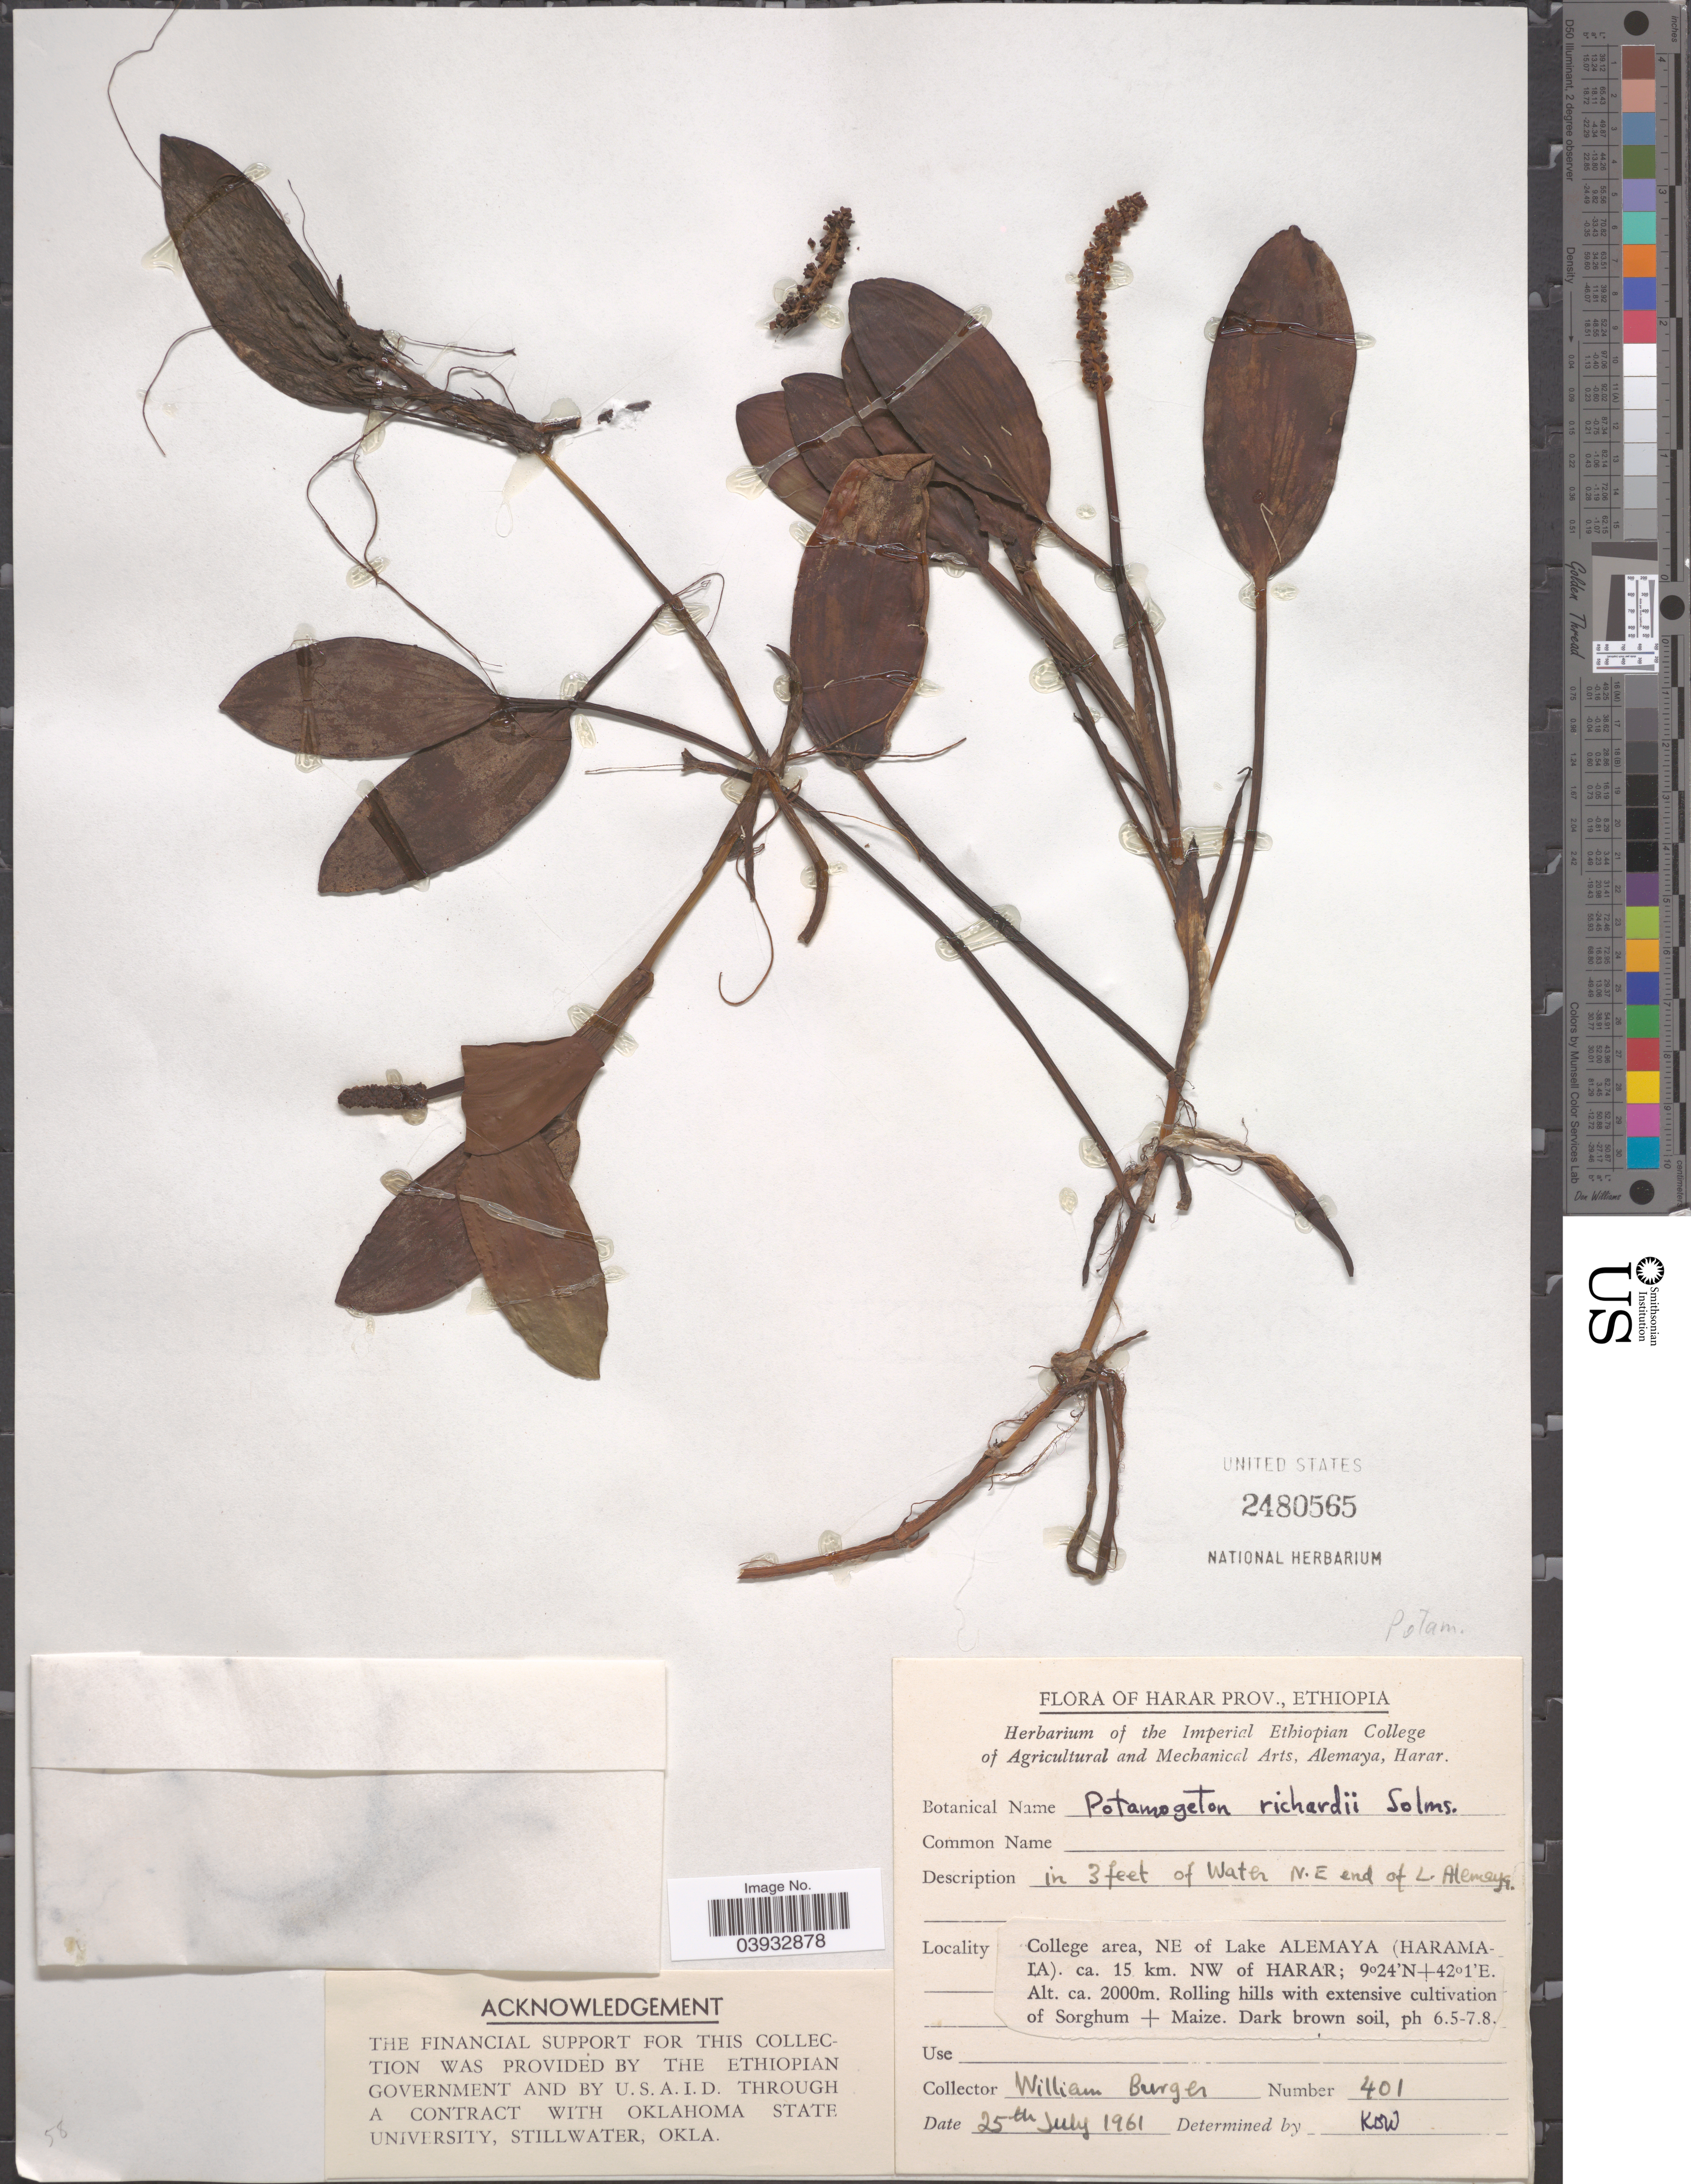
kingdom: Plantae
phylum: Tracheophyta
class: Liliopsida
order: Alismatales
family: Potamogetonaceae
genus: Potamogeton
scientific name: Potamogeton richardii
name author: Solms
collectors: W. Burger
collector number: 401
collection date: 1961-07-25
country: Ethiopia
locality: Harar Prov. Water N.E end of L. Alemaya. College area, NE of Lake Alemaya (Haramala). ca. 15 km. NW of Harar.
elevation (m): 2000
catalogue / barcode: US 2480565